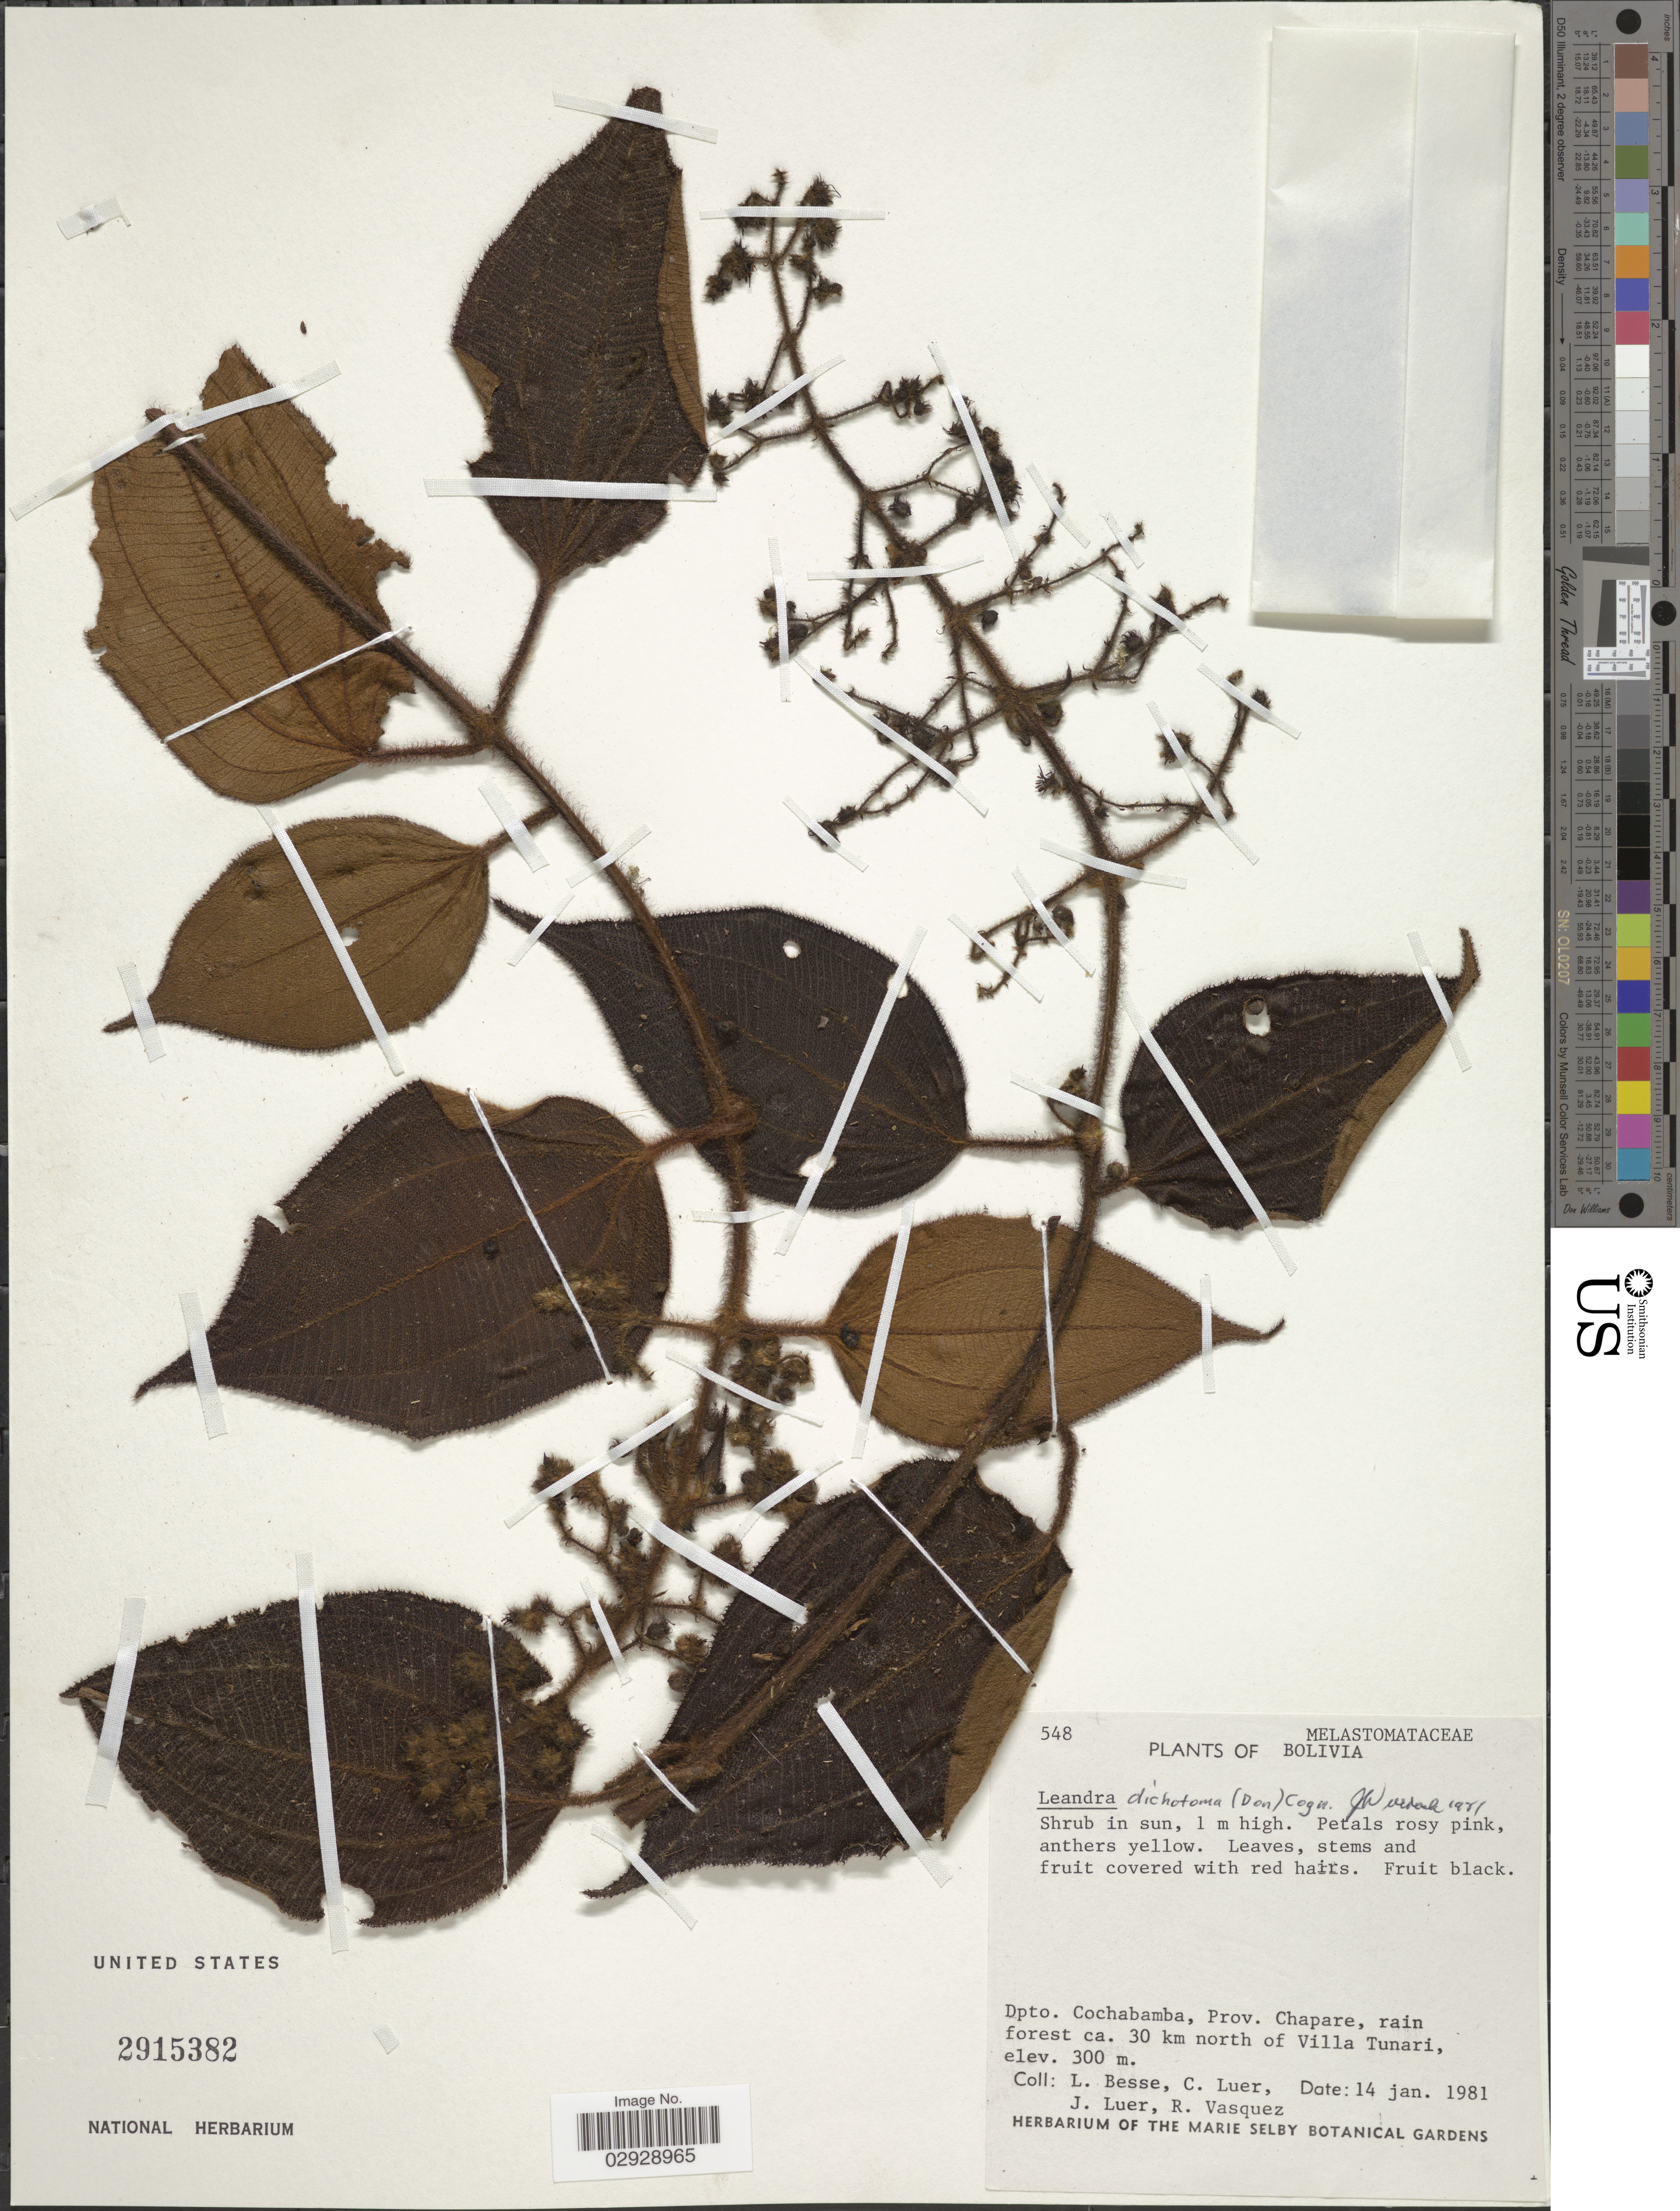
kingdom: Plantae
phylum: Tracheophyta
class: Magnoliopsida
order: Myrtales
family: Melastomataceae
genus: Leandra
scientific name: Leandra dichotoma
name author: (D. Don) Cogn.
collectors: L. Besse, C. Luer, J. P. Luer & R. Vasquez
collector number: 548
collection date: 1981-01-14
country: Bolivia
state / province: Cochabamba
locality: Dpto. Cochabamba, Prov. Chapare, rain forest ca. 30 km north of Villa Tunari.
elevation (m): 300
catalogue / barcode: US 2915382